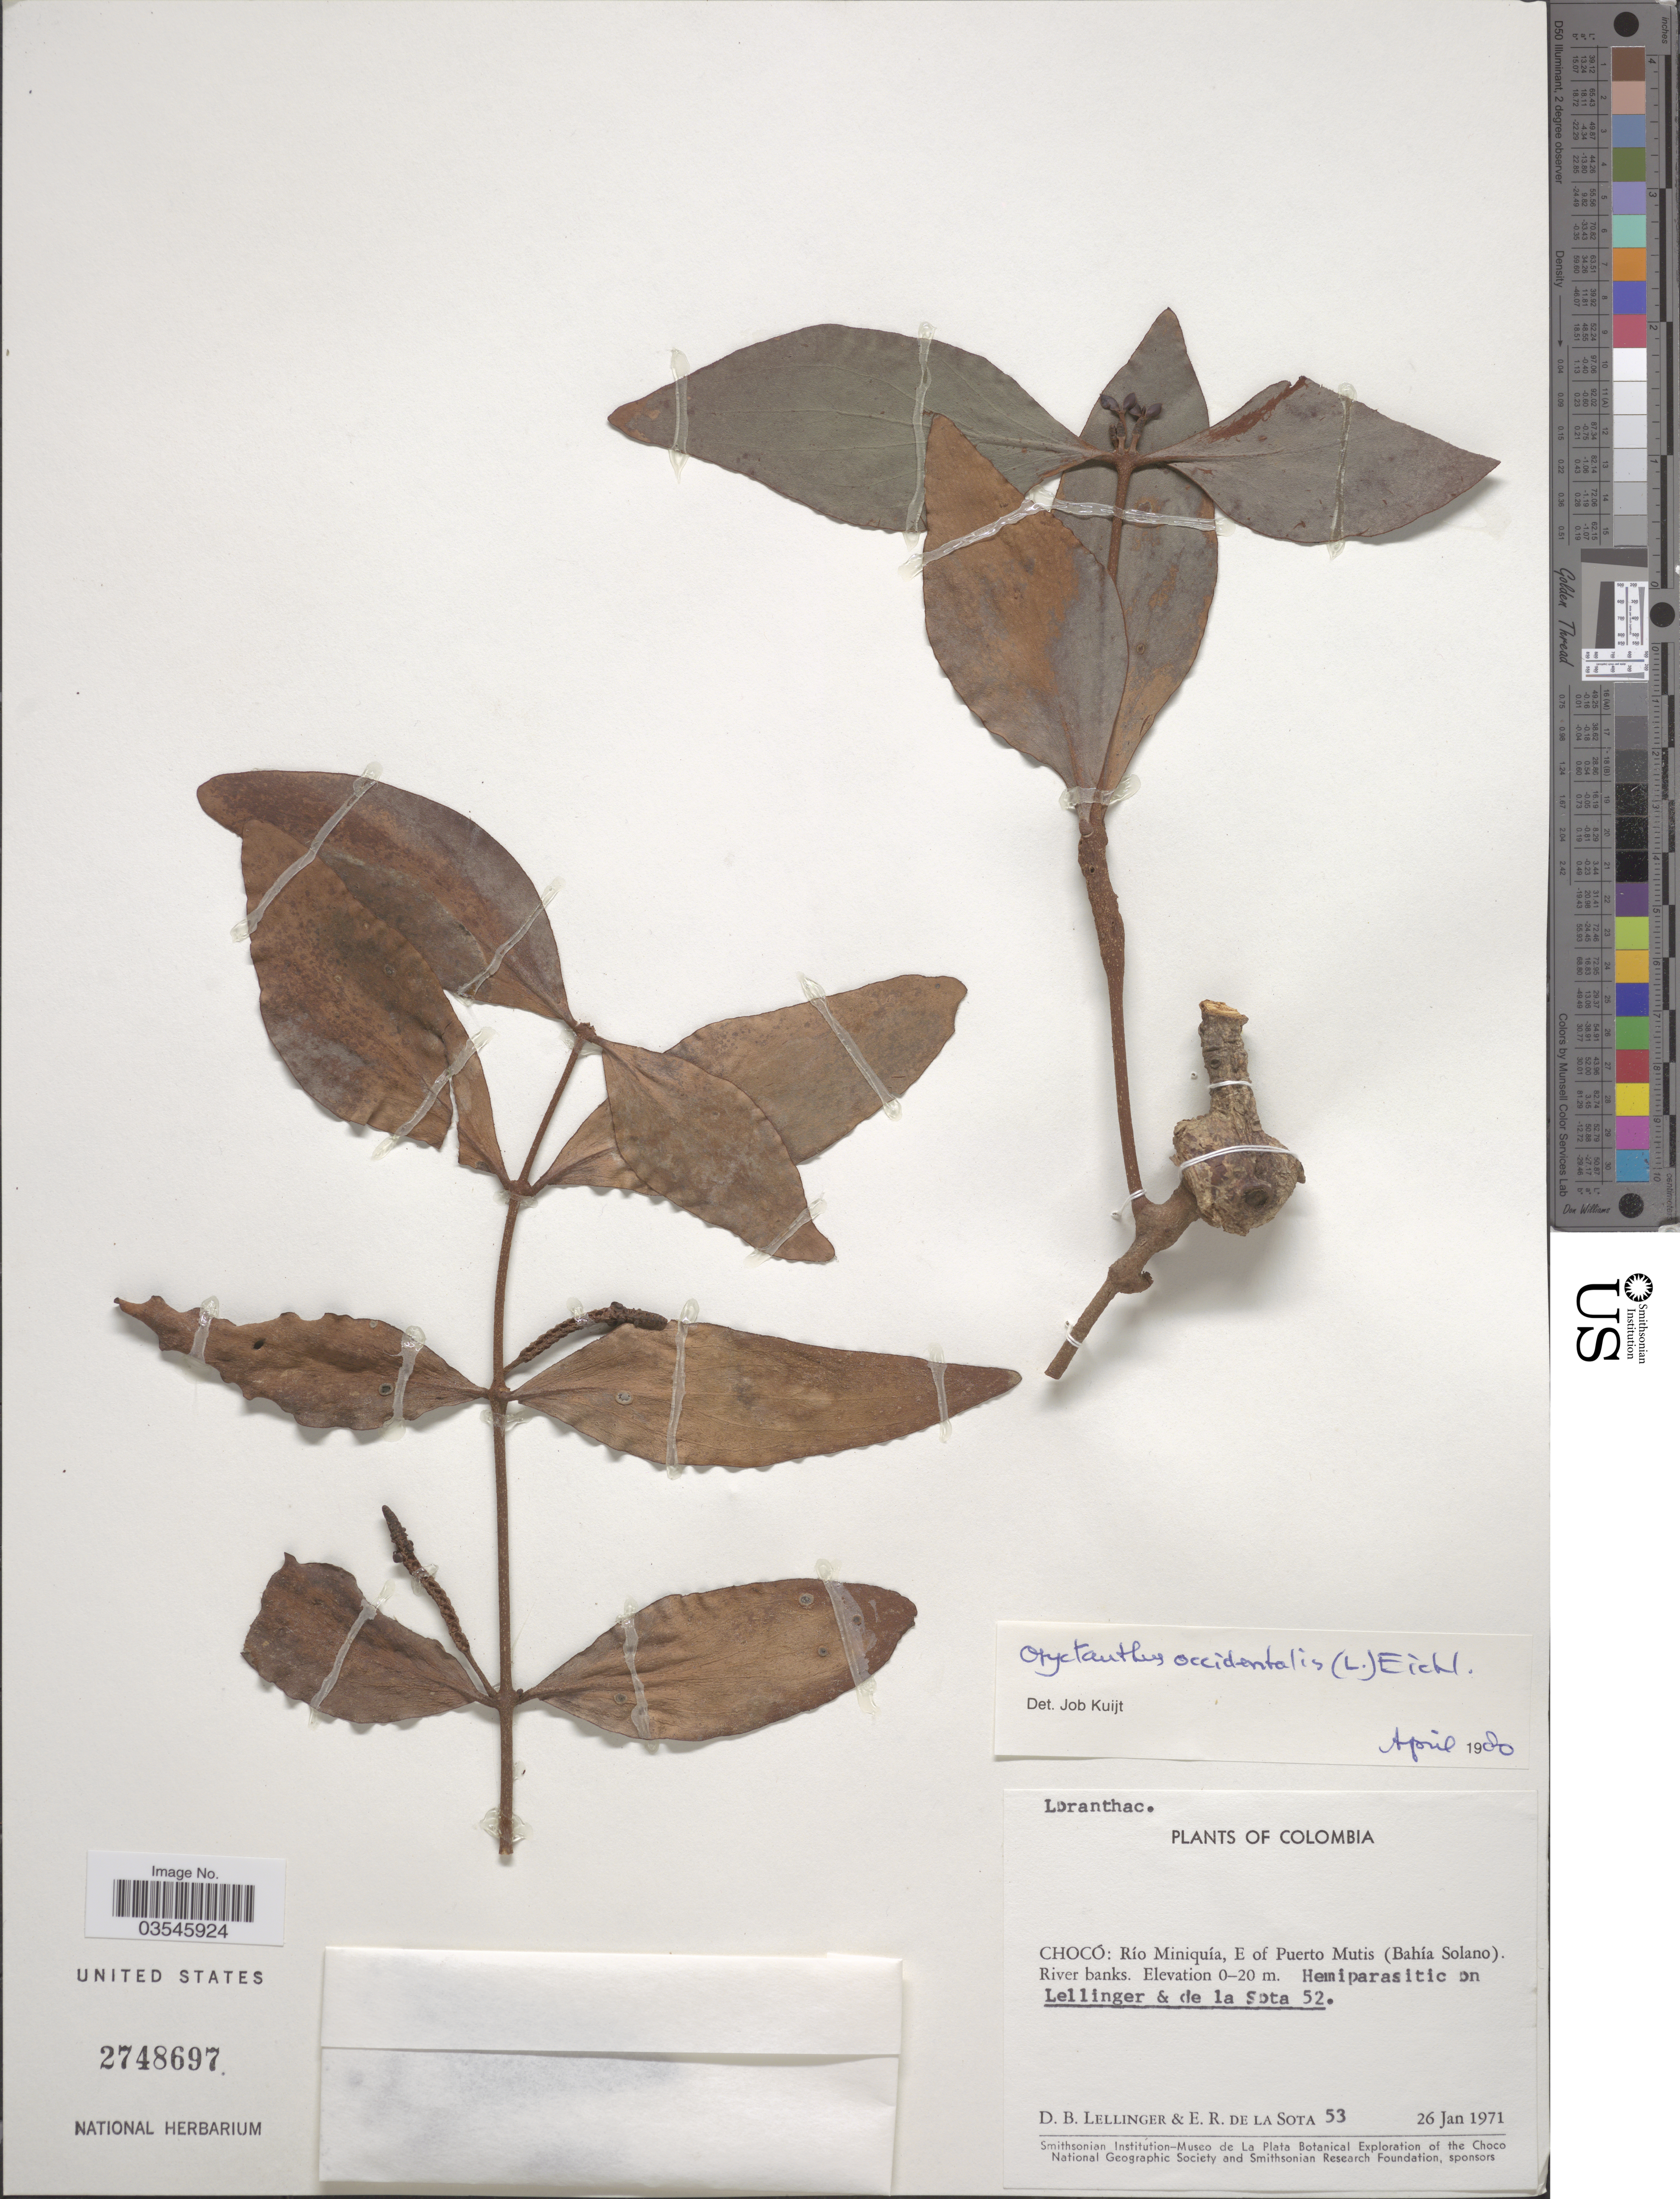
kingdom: Plantae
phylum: Tracheophyta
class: Magnoliopsida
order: Santalales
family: Loranthaceae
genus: Oryctanthus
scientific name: Oryctanthus occidentalis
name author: (L.) Eichler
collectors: D. B. Lellinger & E. R. de la Sota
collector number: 53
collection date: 1971-01-26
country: Colombia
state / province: Chocó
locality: Río Miniquía, E of Puerto Mutis (Bahía Solano). River banks.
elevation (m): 0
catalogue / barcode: US 2748697